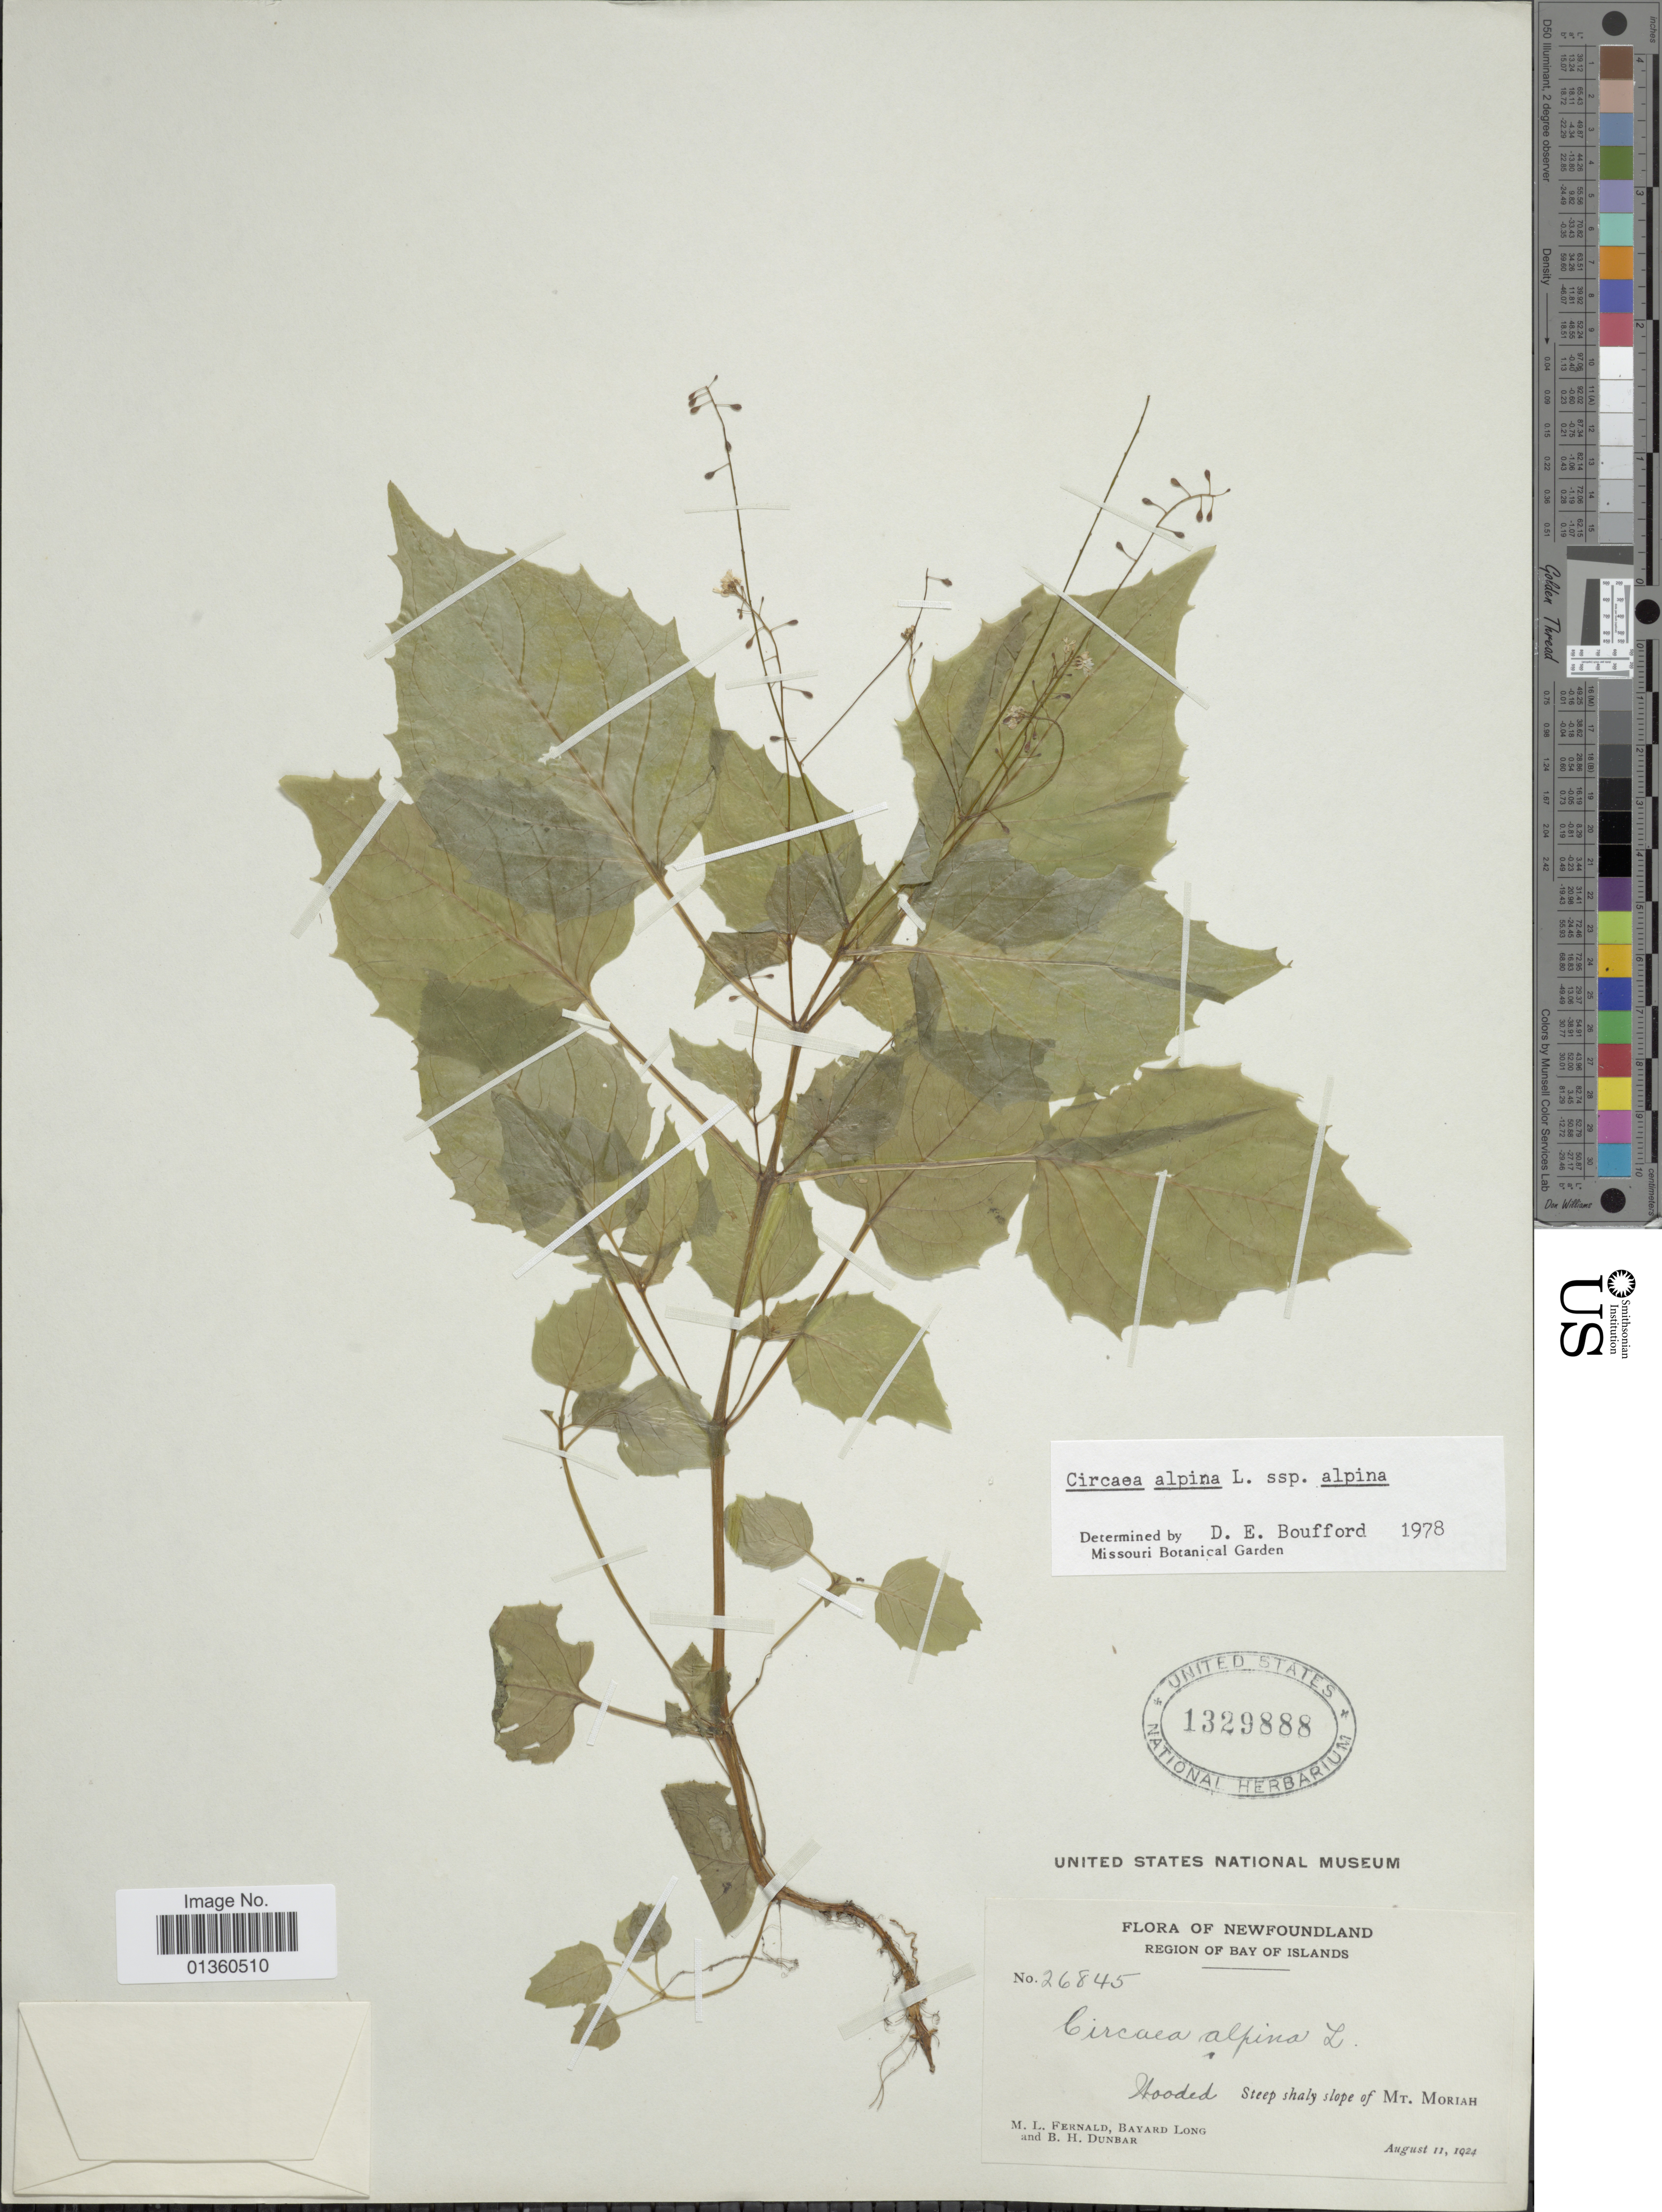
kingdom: Plantae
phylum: Tracheophyta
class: Magnoliopsida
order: Myrtales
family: Onagraceae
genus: Circaea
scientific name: Circaea alpina subsp. alpina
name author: L.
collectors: M. L. Fernald, B. H. Long & B. Dunbar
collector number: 26845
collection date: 1924-08-11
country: Canada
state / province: Newfoundland and Labrador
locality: Region of Bay of Islands, Steep shaly slope of Mt. Moriah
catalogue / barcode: US 1329888